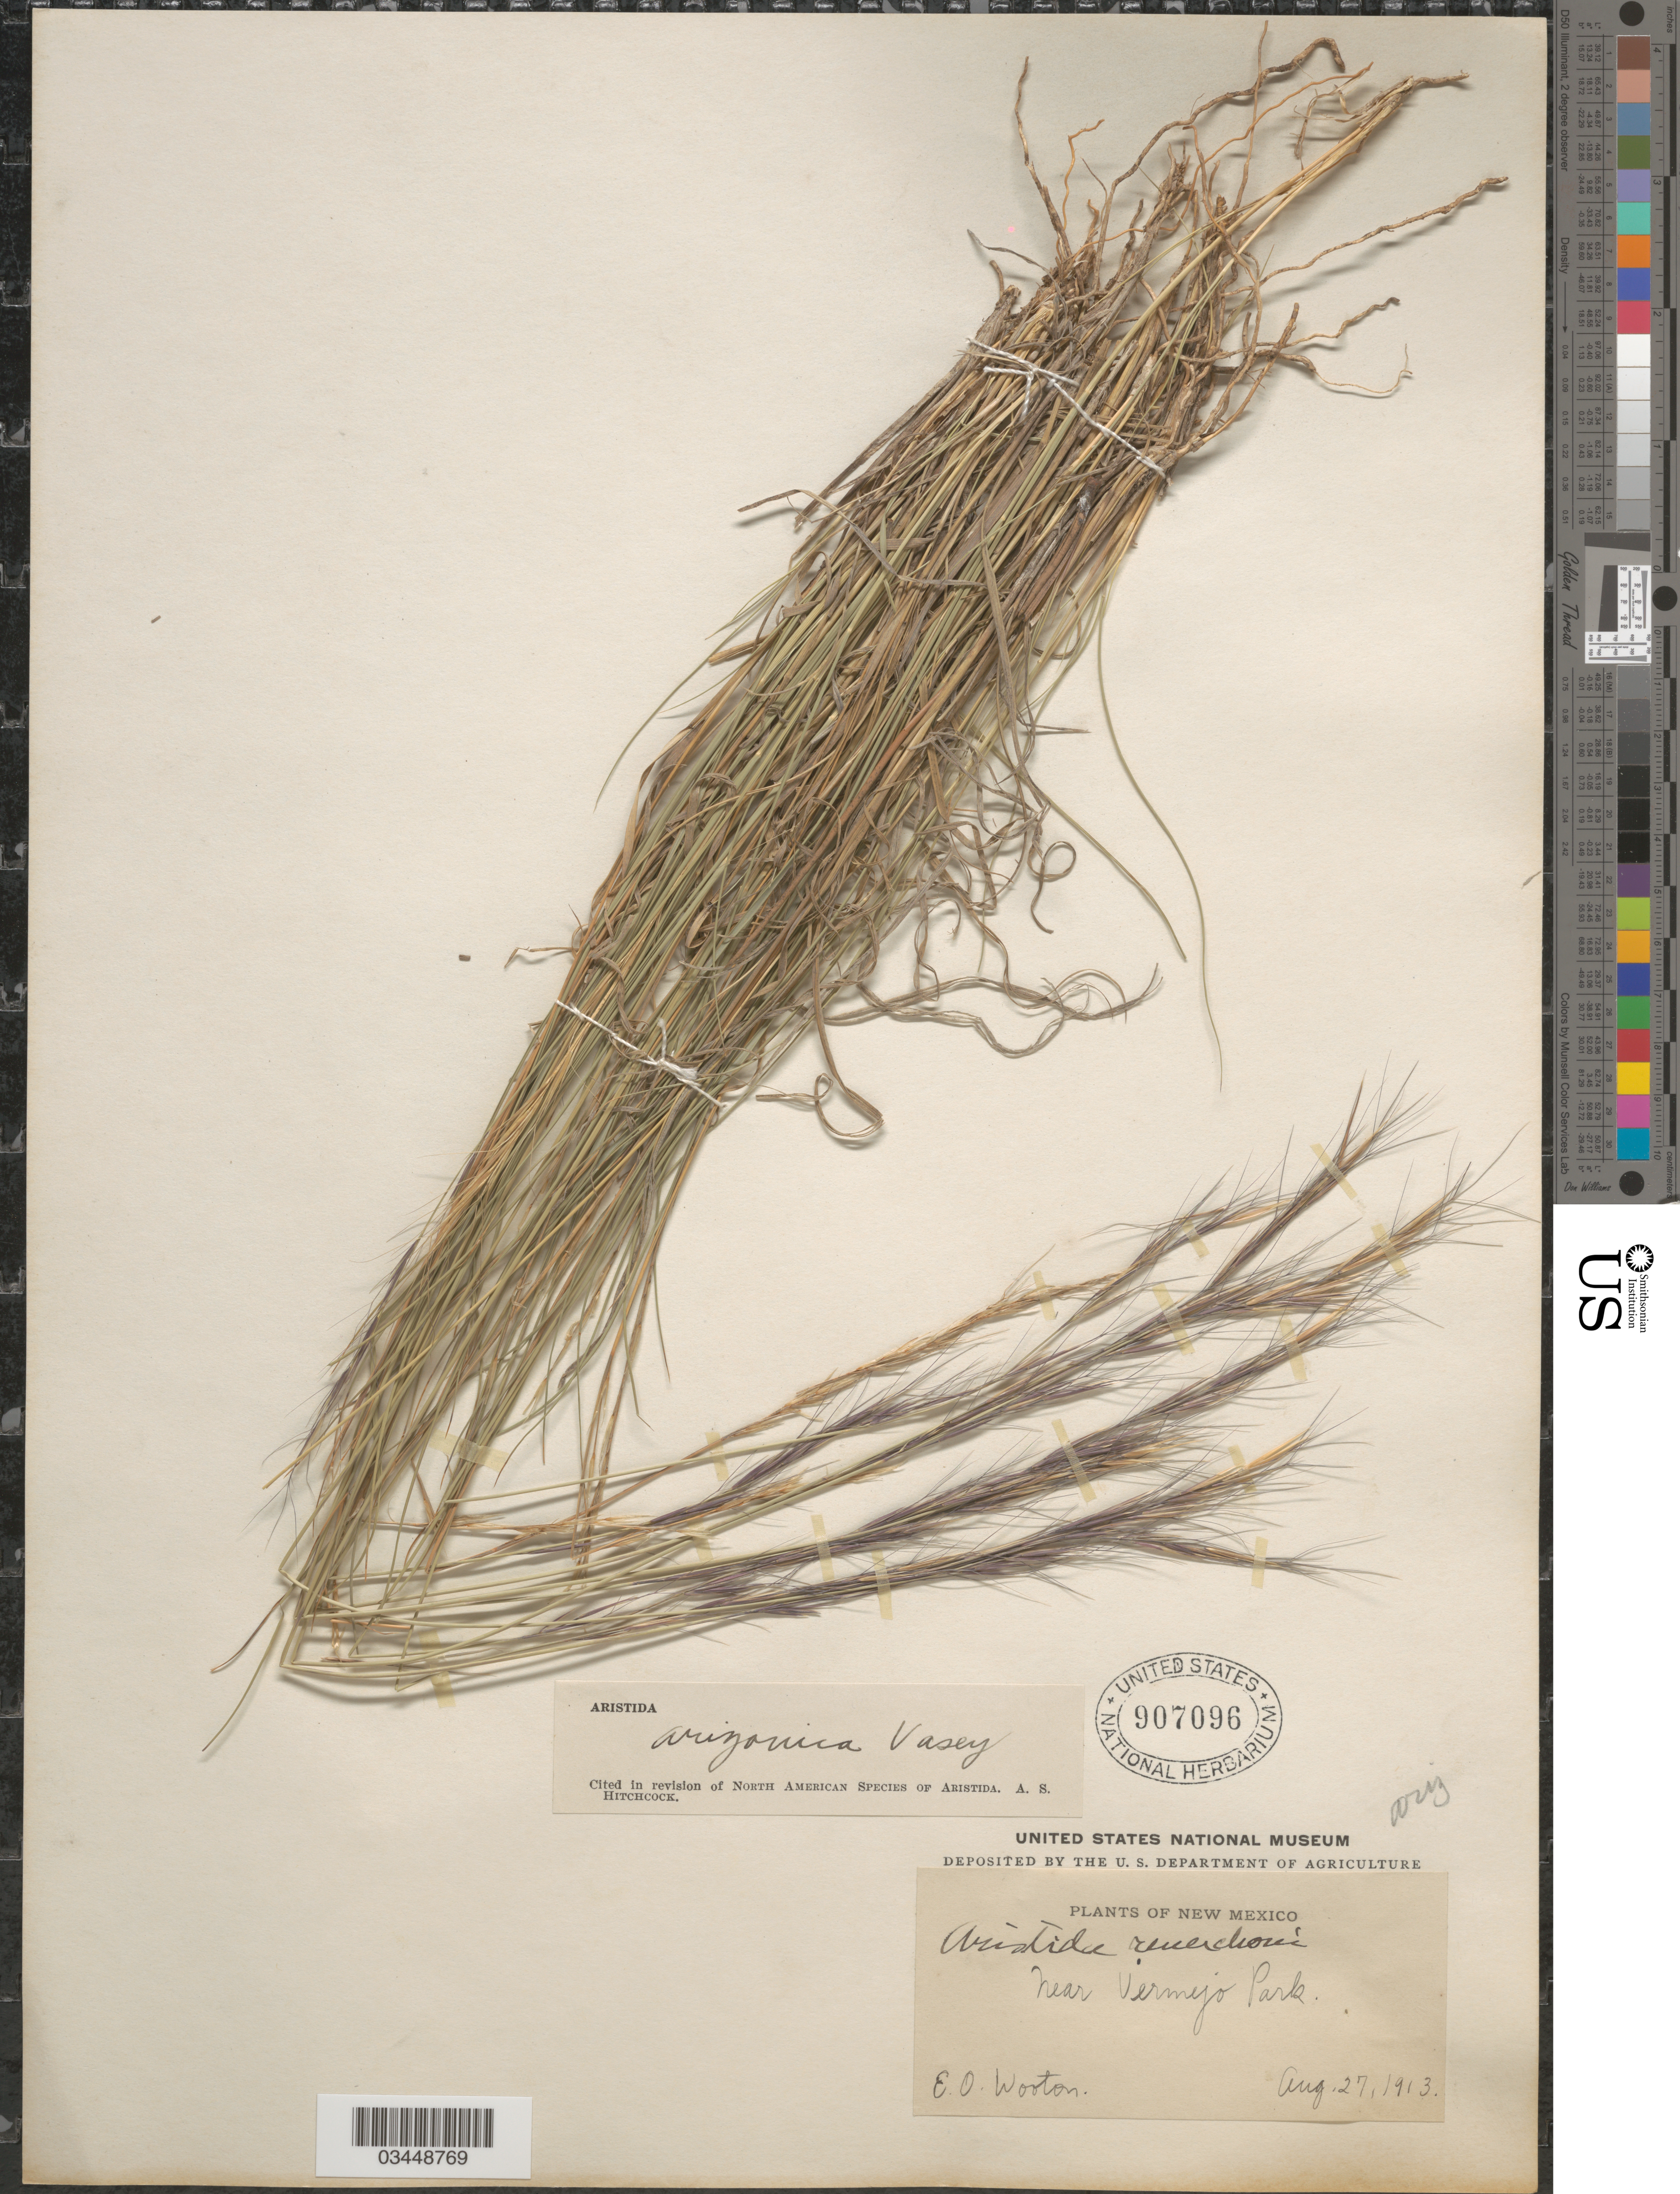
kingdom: Plantae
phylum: Tracheophyta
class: Liliopsida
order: Poales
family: Poaceae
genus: Aristida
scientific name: Aristida arizonica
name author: Vasey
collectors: E. O. Wooton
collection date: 1913-08-27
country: United States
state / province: New Mexico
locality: Ariz. Near Vermejo Park.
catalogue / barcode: US 907096